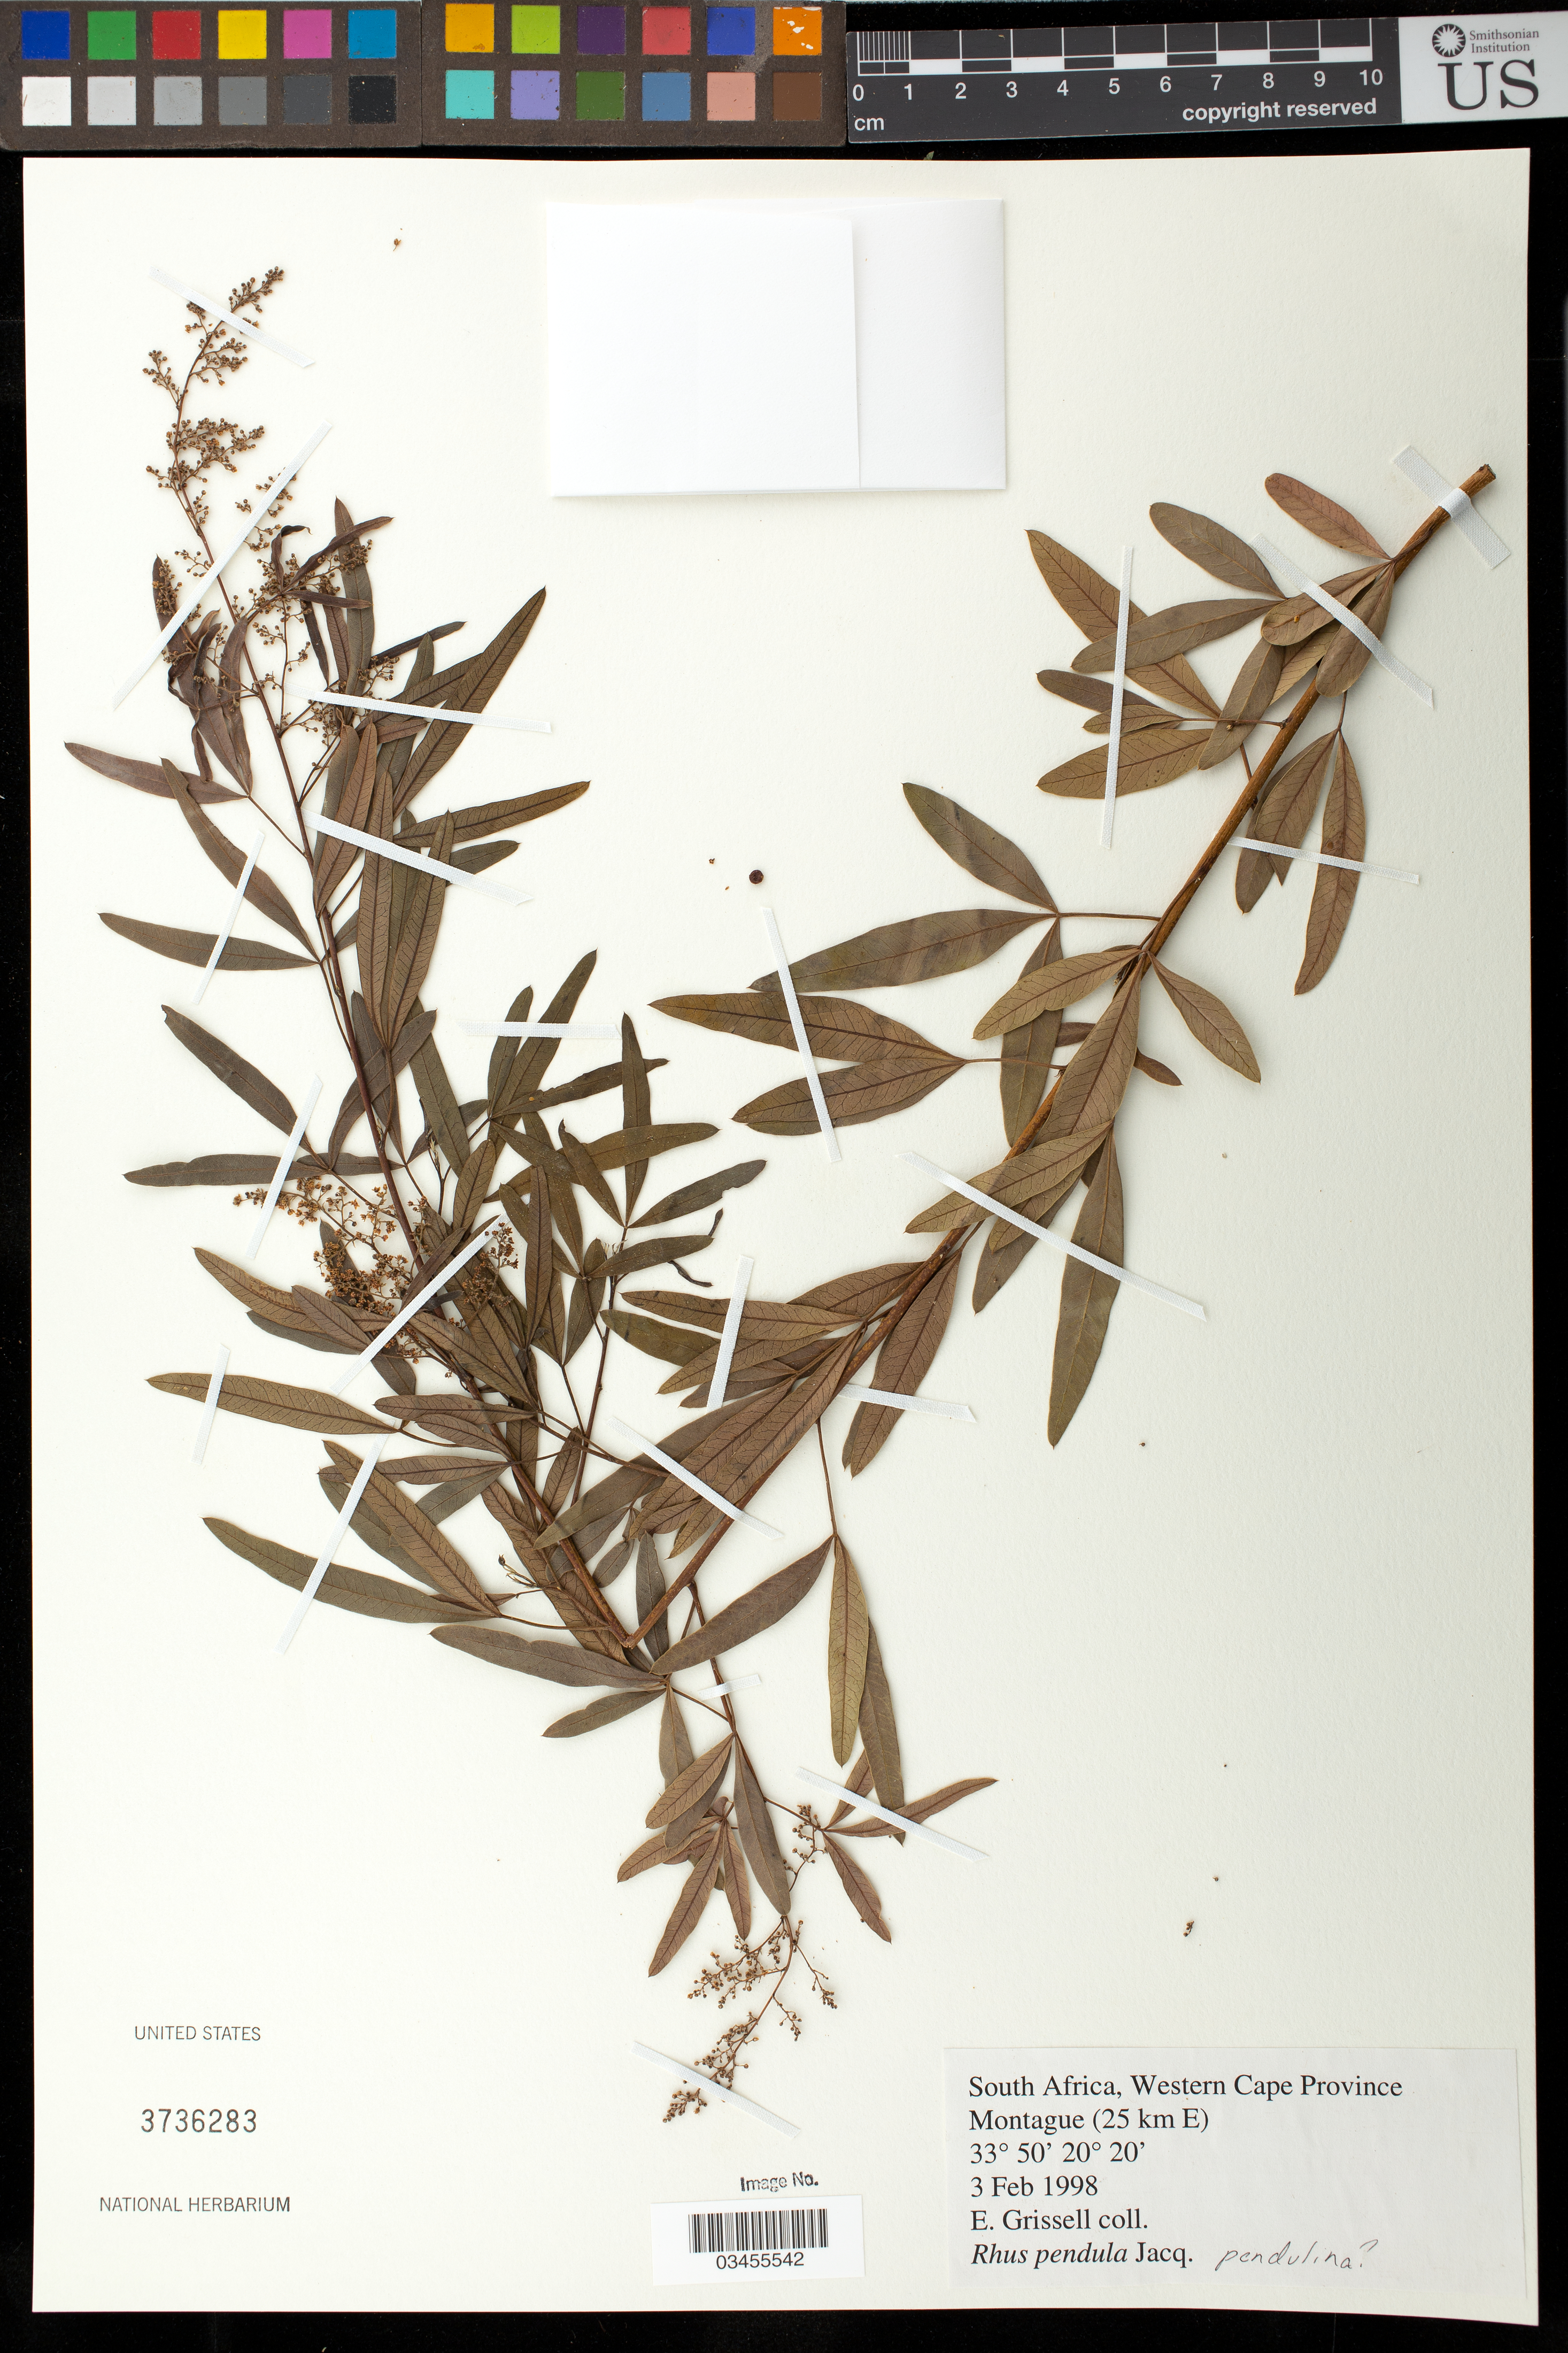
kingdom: Plantae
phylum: Tracheophyta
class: Magnoliopsida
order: Sapindales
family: Anacardiaceae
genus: Rhus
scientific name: Rhus pendulina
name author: Jacq.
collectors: E. Grissell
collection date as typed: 3 Feb 1998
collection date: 1998-02-03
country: South Africa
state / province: Western Cape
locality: Montague (25 km E)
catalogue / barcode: US 3736283